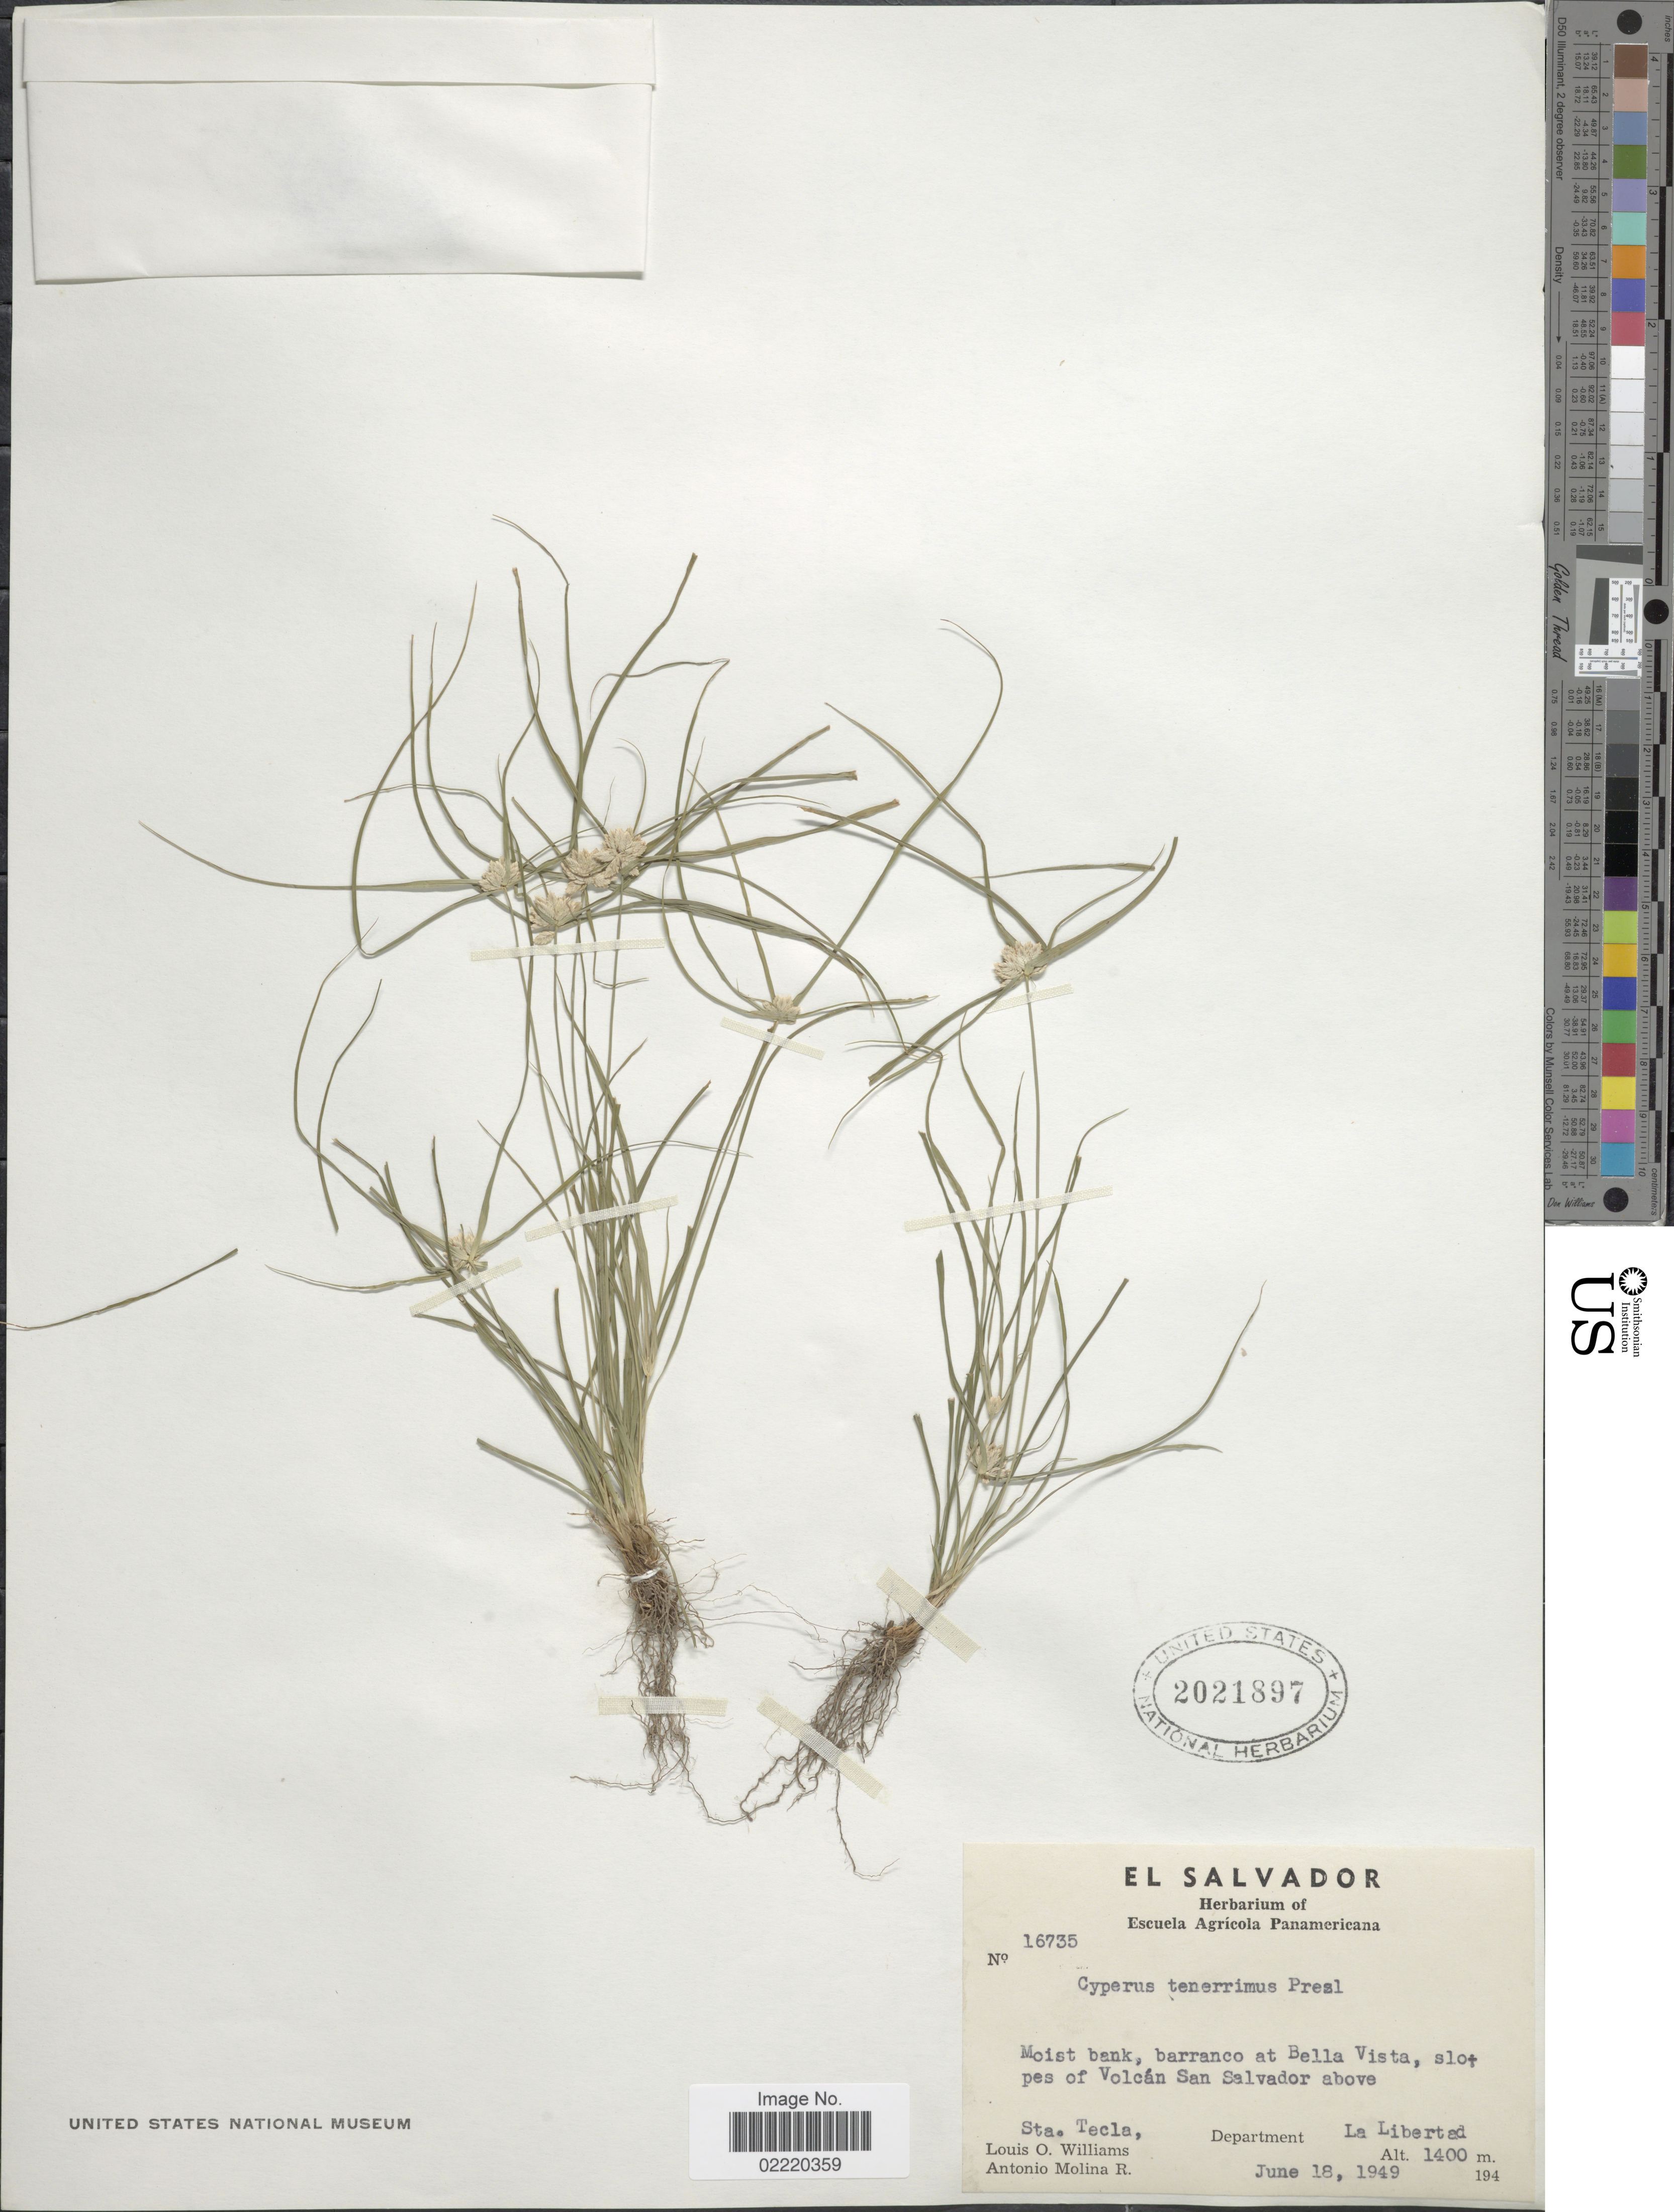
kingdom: Plantae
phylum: Tracheophyta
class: Liliopsida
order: Poales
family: Cyperaceae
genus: Cyperus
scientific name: Cyperus tenerrimus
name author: J. Presl & C. Presl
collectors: L. O. Williams & A. Molina R.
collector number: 16735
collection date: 1949-06-18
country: El Salvador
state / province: La Libertad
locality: Moist bank, barranco at Bella Vista, slopes of Volcan San Salvador above Sta. Tecla.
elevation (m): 1400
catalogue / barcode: US 2021897